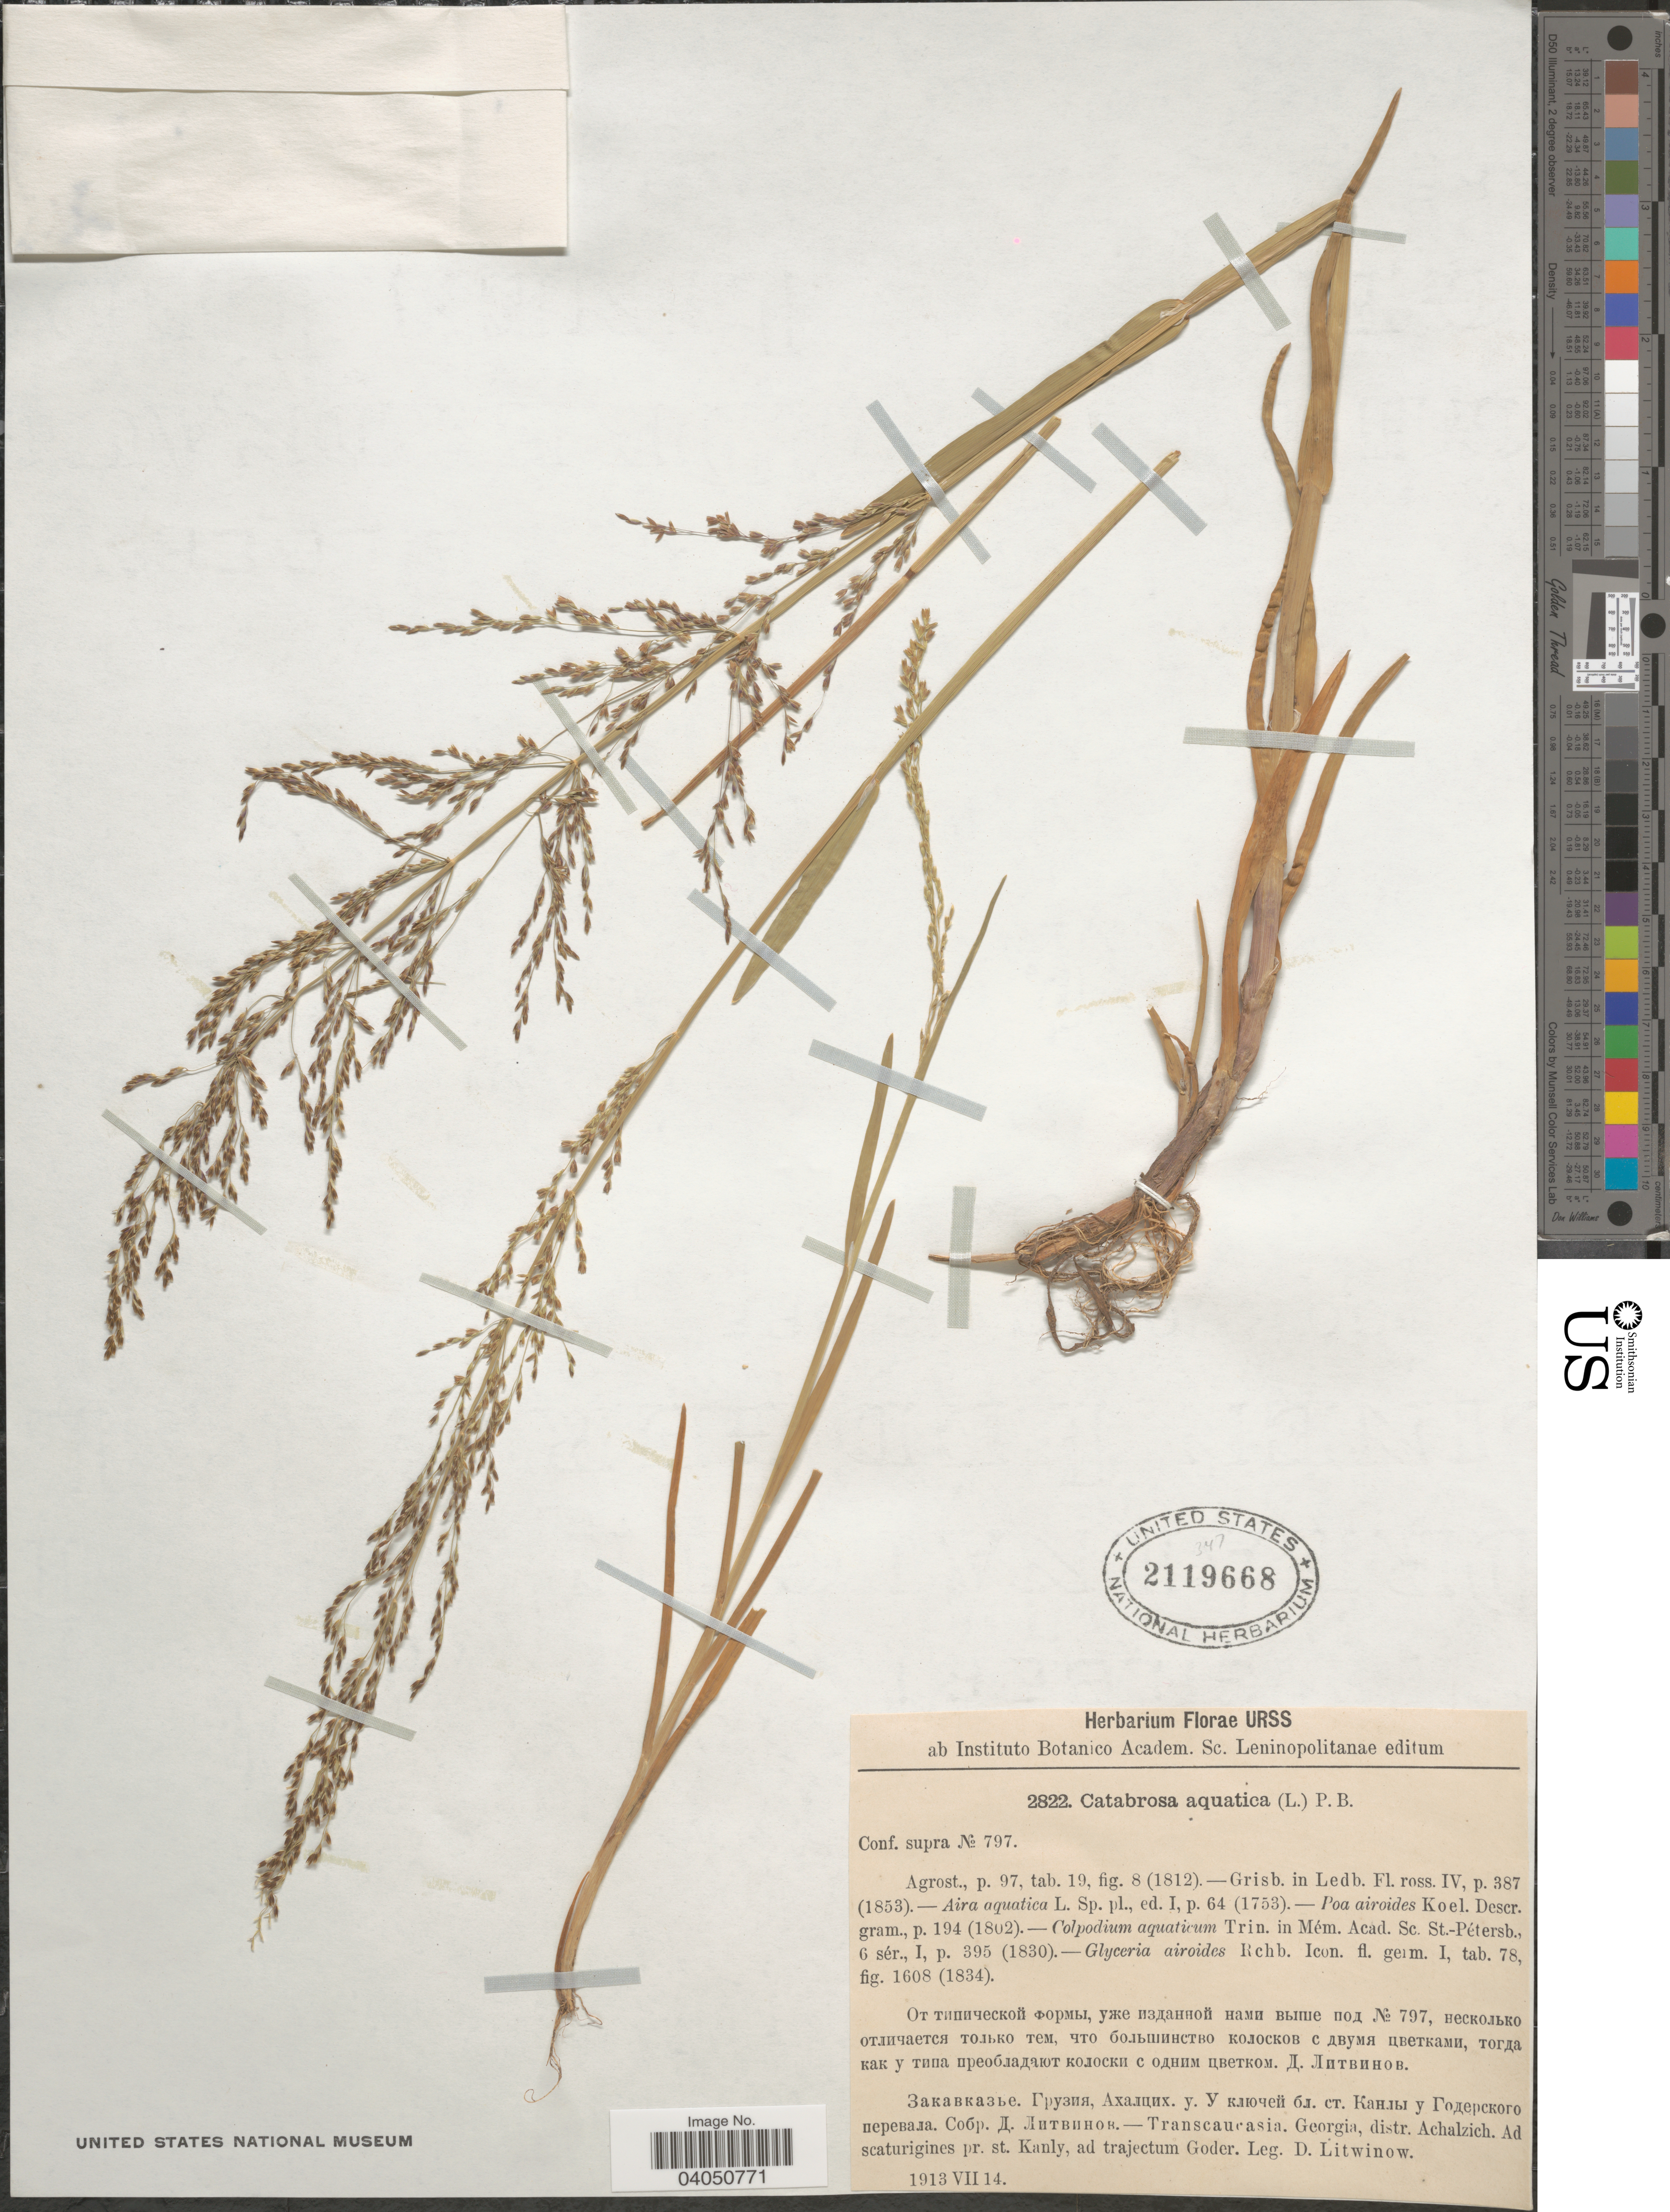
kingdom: Plantae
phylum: Tracheophyta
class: Liliopsida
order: Poales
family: Poaceae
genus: Catabrosa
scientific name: Catabrosa aquatica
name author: (L.) P. Beauv.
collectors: D. Litwinow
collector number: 2822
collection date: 1913-07-14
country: Georgia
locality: Transcaucasia. Distr. Achalzich. Ad scaturigines pr. st. Kanly, ad trajectum Goder.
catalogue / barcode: US 2119668